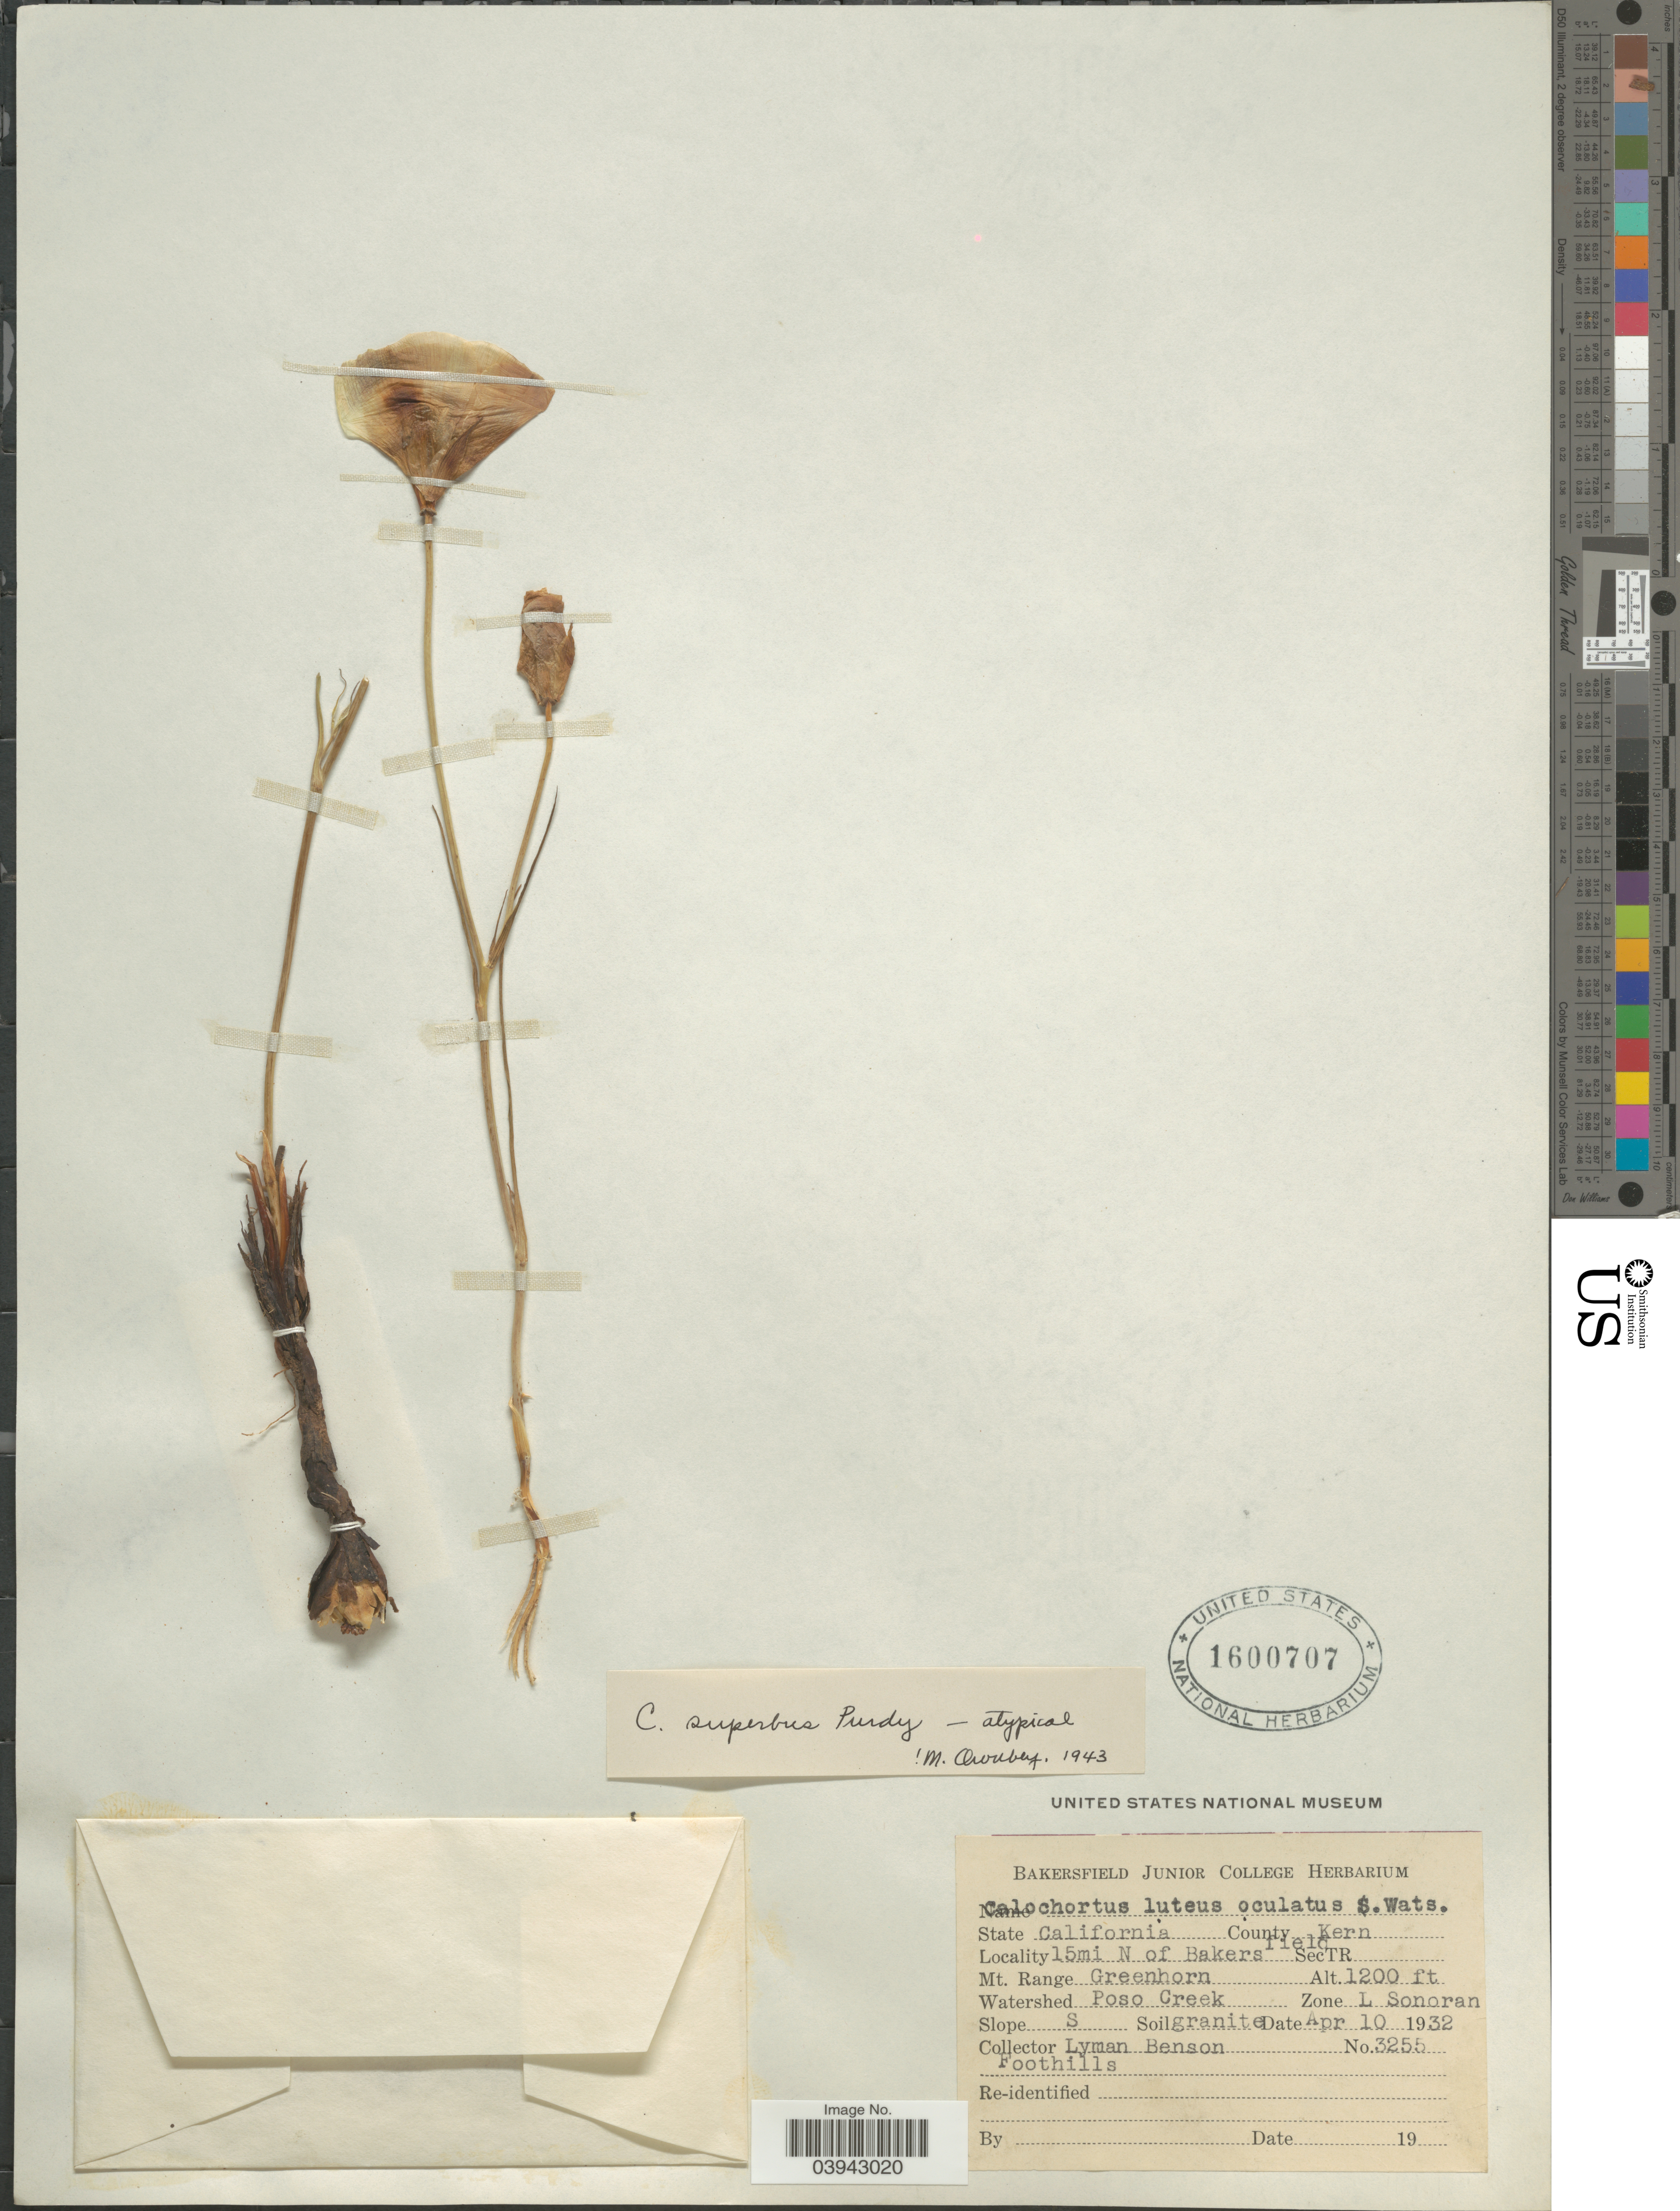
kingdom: Plantae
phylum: Tracheophyta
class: Liliopsida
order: Liliales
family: Liliaceae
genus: Calochortus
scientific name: Calochortus superbus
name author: Purdy ex J.T. Howell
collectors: L. D. Benson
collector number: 3255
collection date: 1932-04-10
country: United States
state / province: California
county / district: Kern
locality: County Kern. 15mi N of Bakers field. Mt. Range Greenhorn. Watershed Poso Creek. Zone L Sonoran.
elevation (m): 366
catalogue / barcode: US 1600707